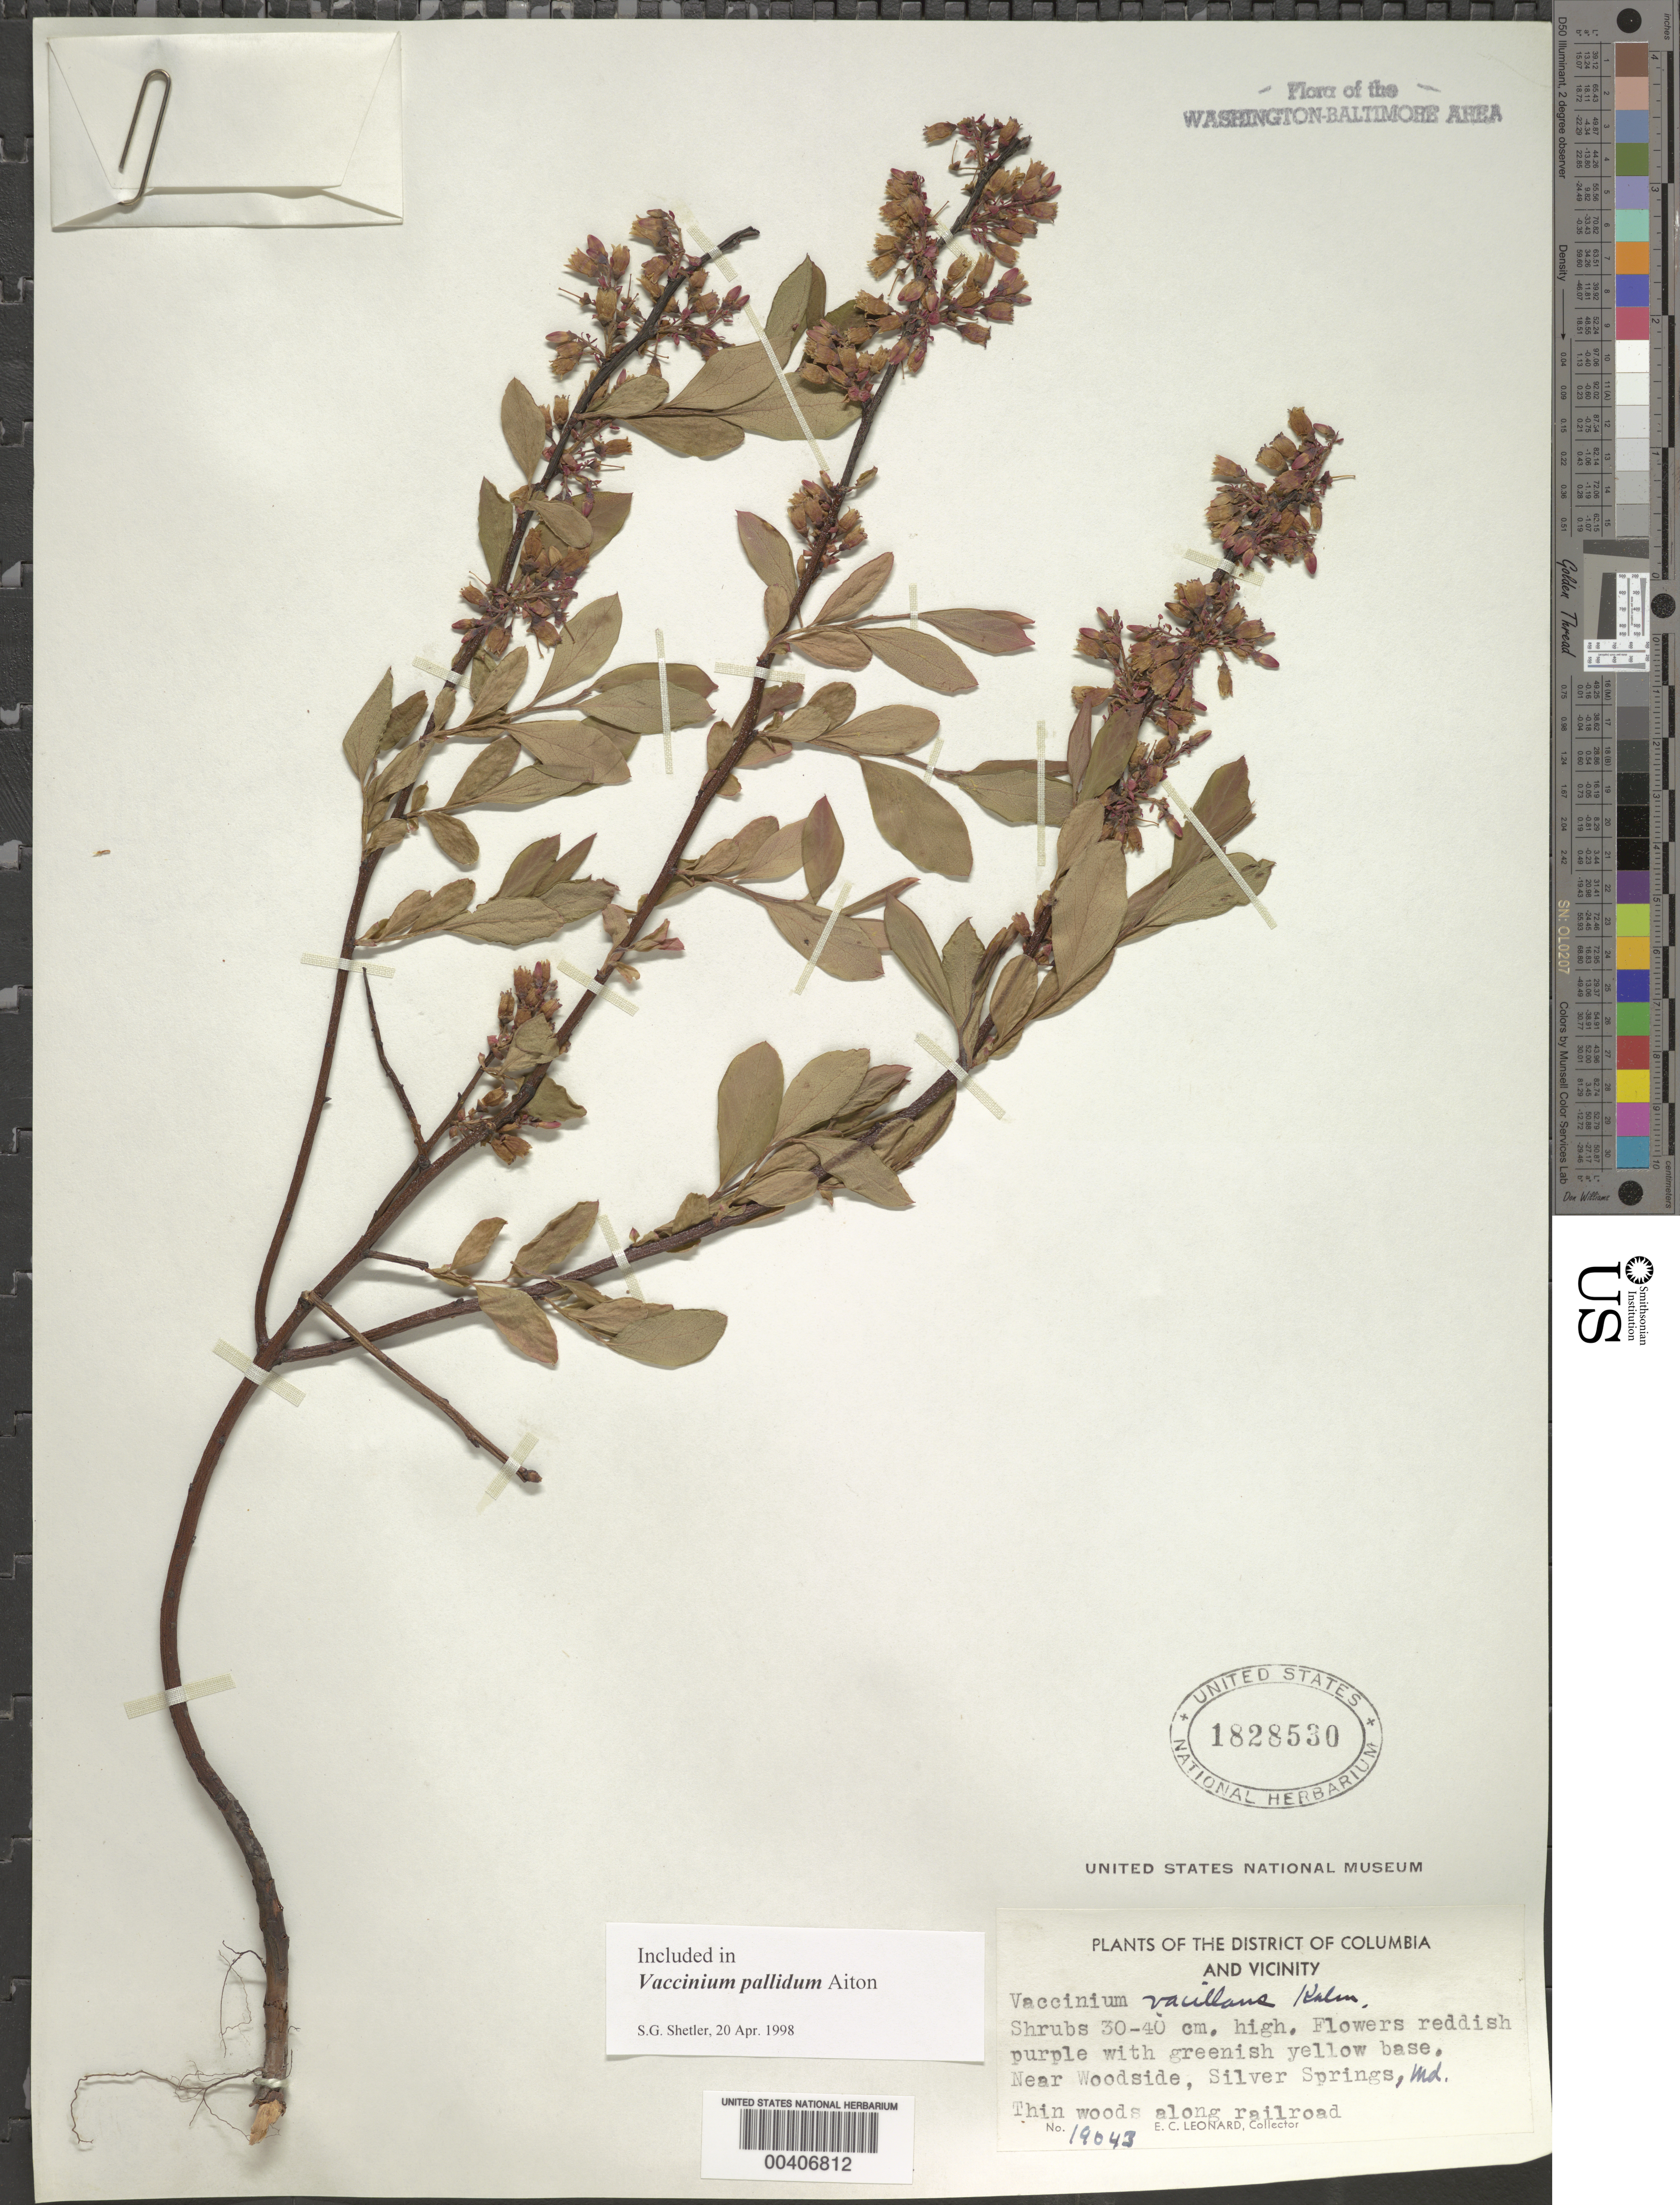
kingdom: Plantae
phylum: Tracheophyta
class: Magnoliopsida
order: Ericales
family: Ericaceae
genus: Vaccinium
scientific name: Vaccinium pallidum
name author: Aiton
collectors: E. C. Leonard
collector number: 19043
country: United States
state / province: Maryland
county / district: Montgomery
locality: Woodside vicinity, Silver Spring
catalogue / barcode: US 1828530